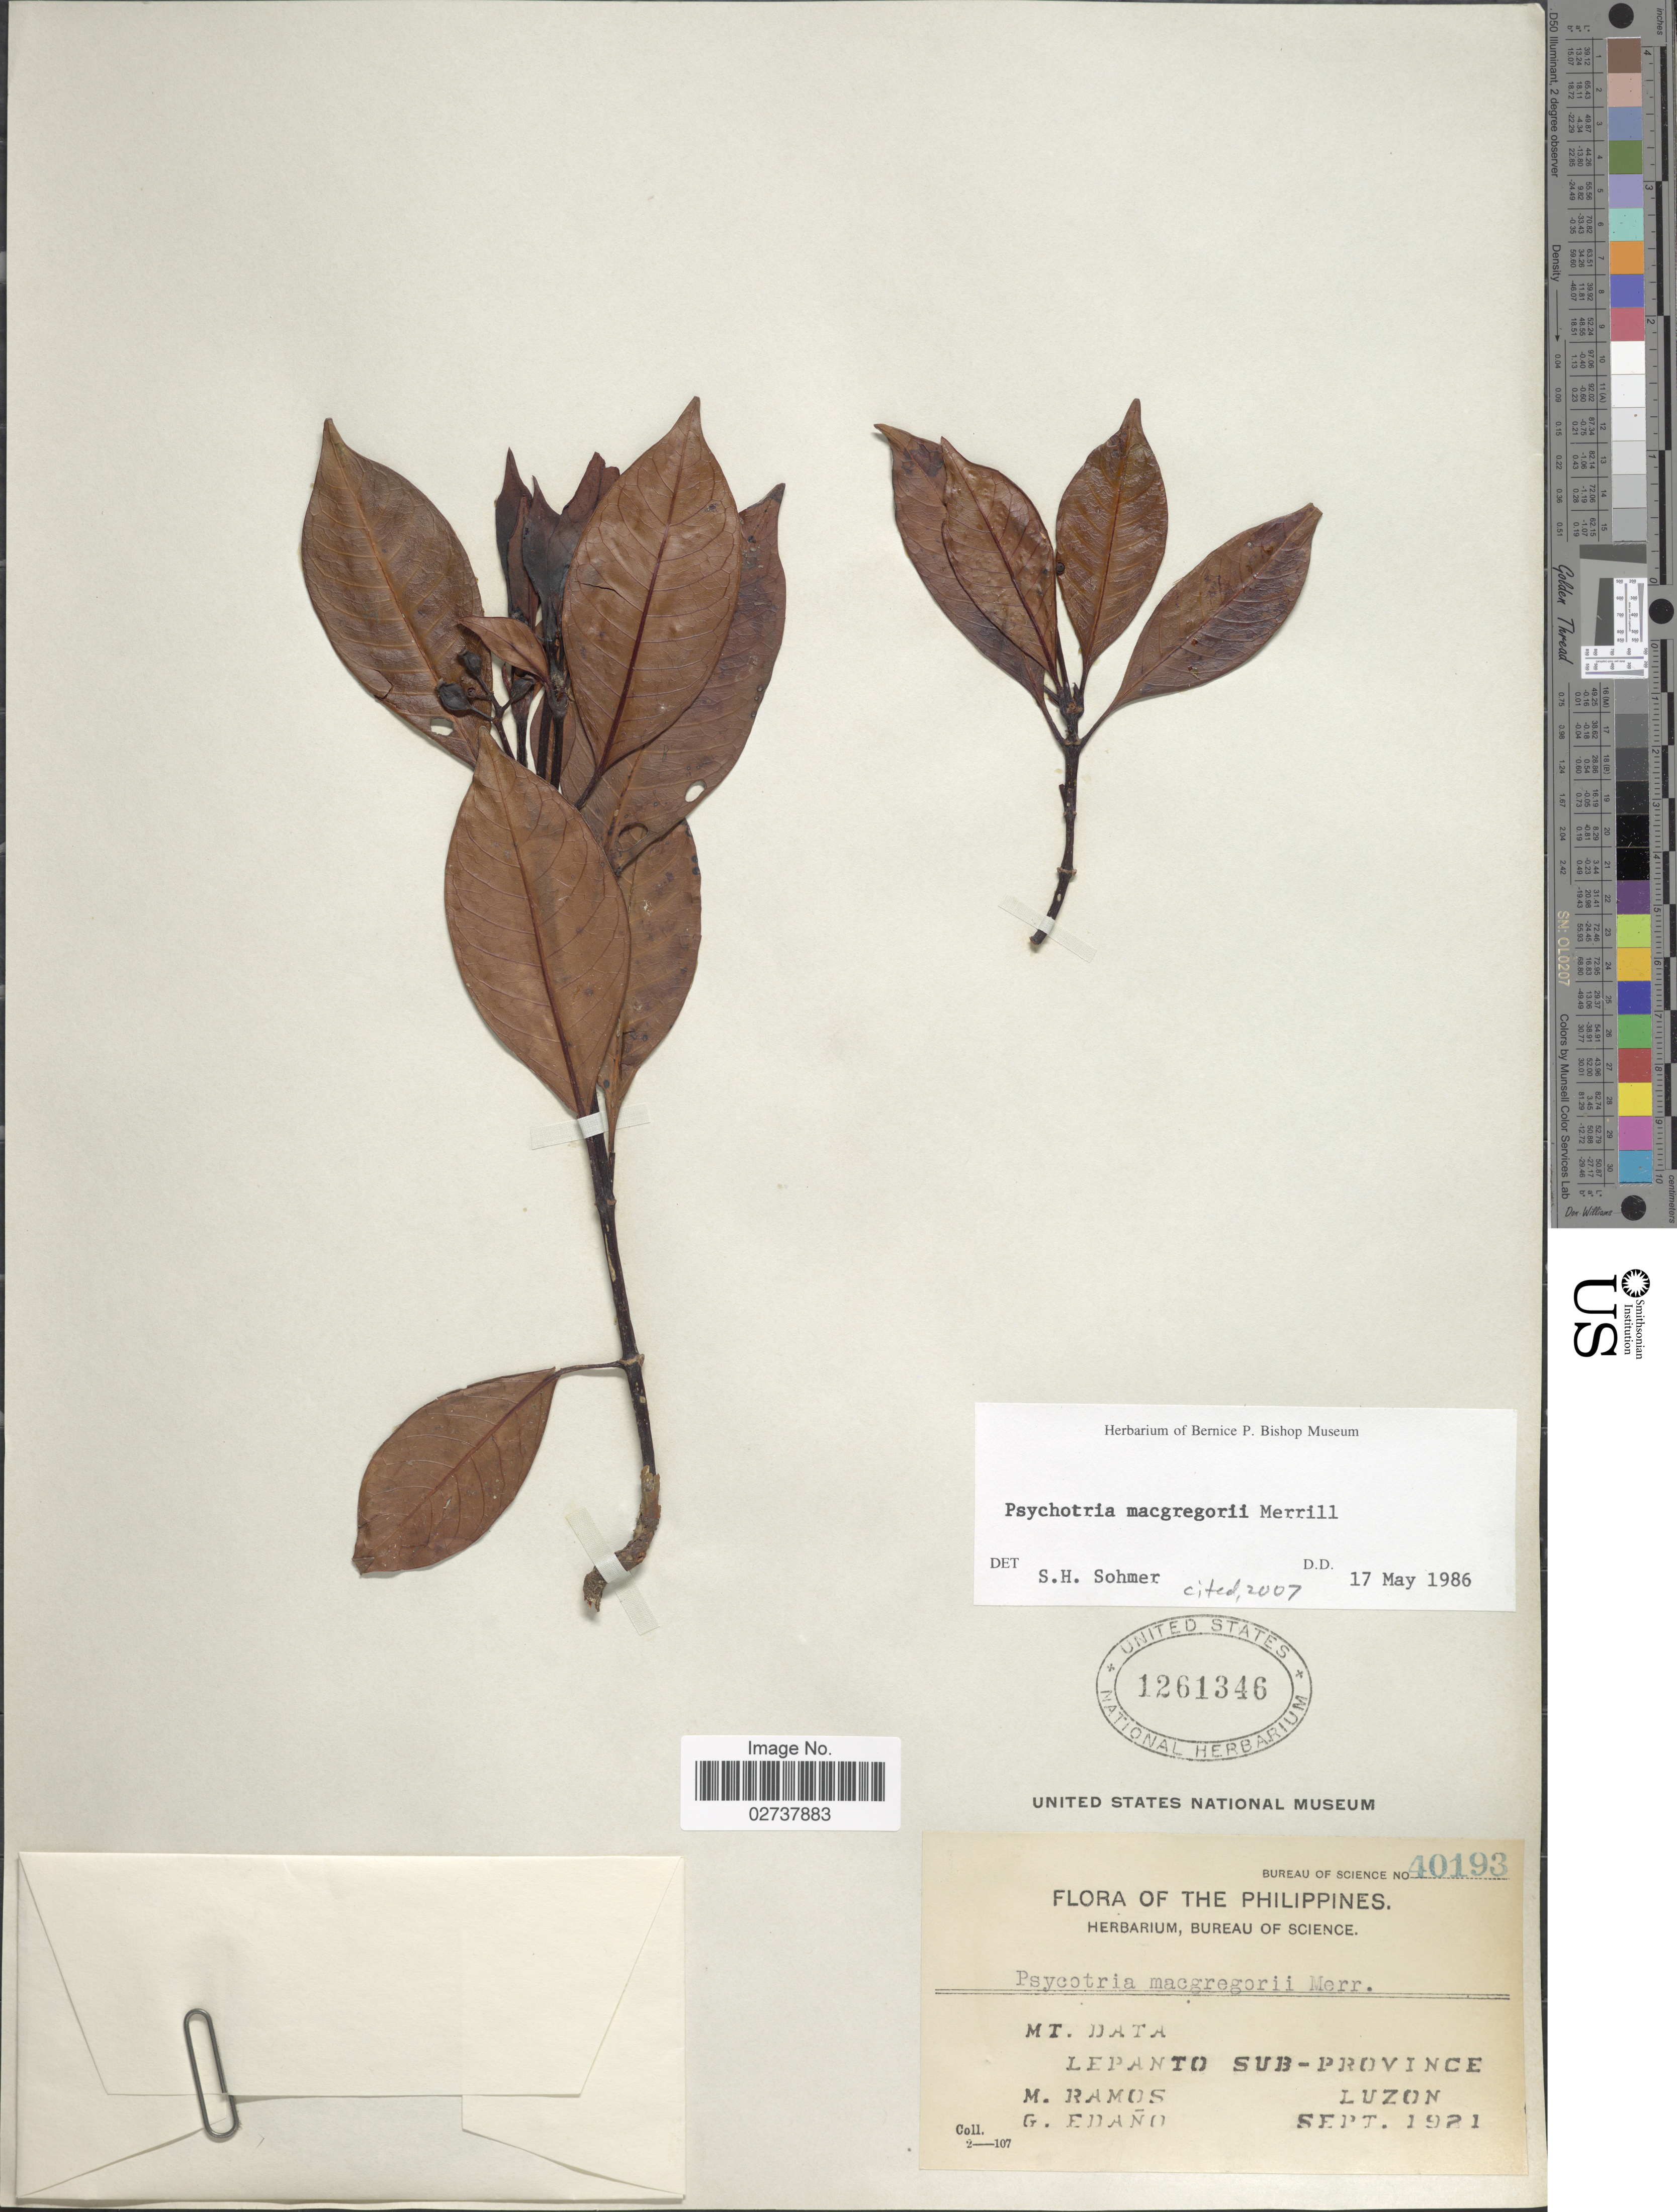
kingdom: Plantae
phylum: Tracheophyta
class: Magnoliopsida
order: Gentianales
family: Rubiaceae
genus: Psychotria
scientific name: Psychotria macgregorii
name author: Merr.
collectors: M. Ramos & G. Edaño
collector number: Bureau of Science 40193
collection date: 1921-09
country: Philippines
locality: Mt. Data Lepanto sub-province Luzon.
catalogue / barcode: US 1261346